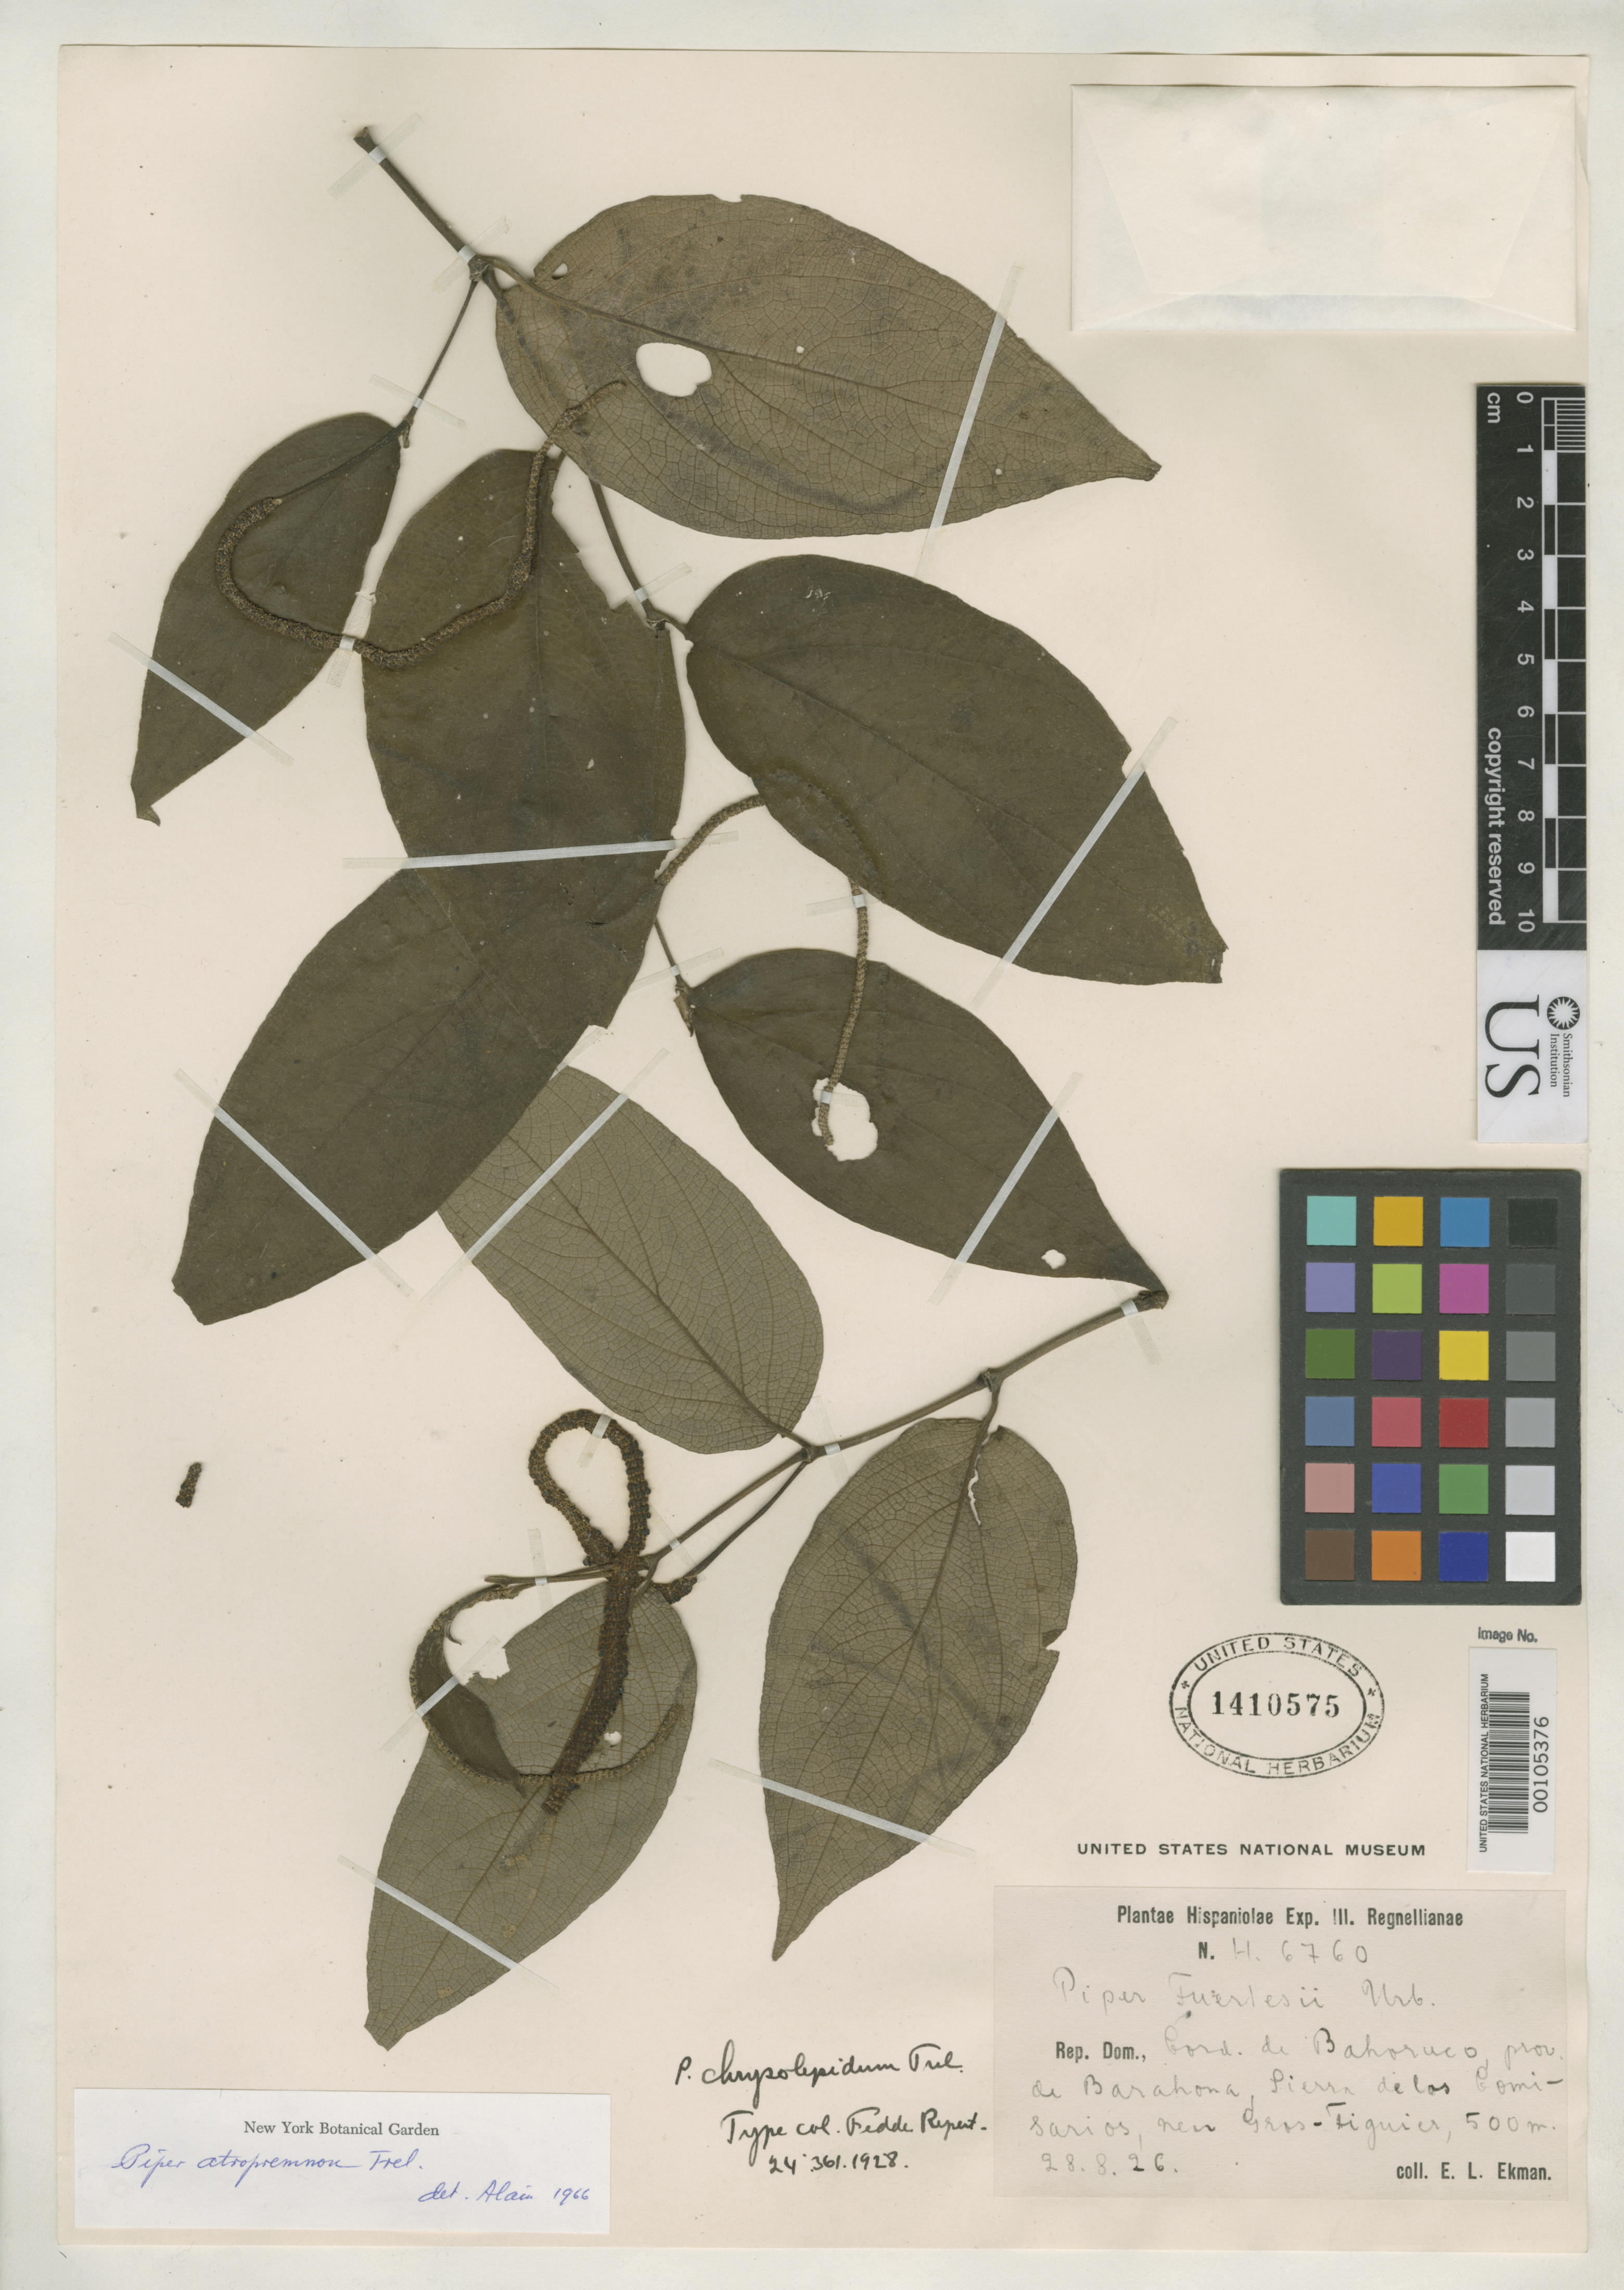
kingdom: Plantae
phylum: Tracheophyta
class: Magnoliopsida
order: Piperales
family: Piperaceae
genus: Piper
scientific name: Piper chrysolepidum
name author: Trel.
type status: Isotype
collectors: E. L. Ekman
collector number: H 6760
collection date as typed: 28 Aug 1926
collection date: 1926-08-28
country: Haiti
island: Hispaniola Island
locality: Between Banane & Gros Figuier, cordillera de Bahoruco, Barahona.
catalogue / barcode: US 1410575